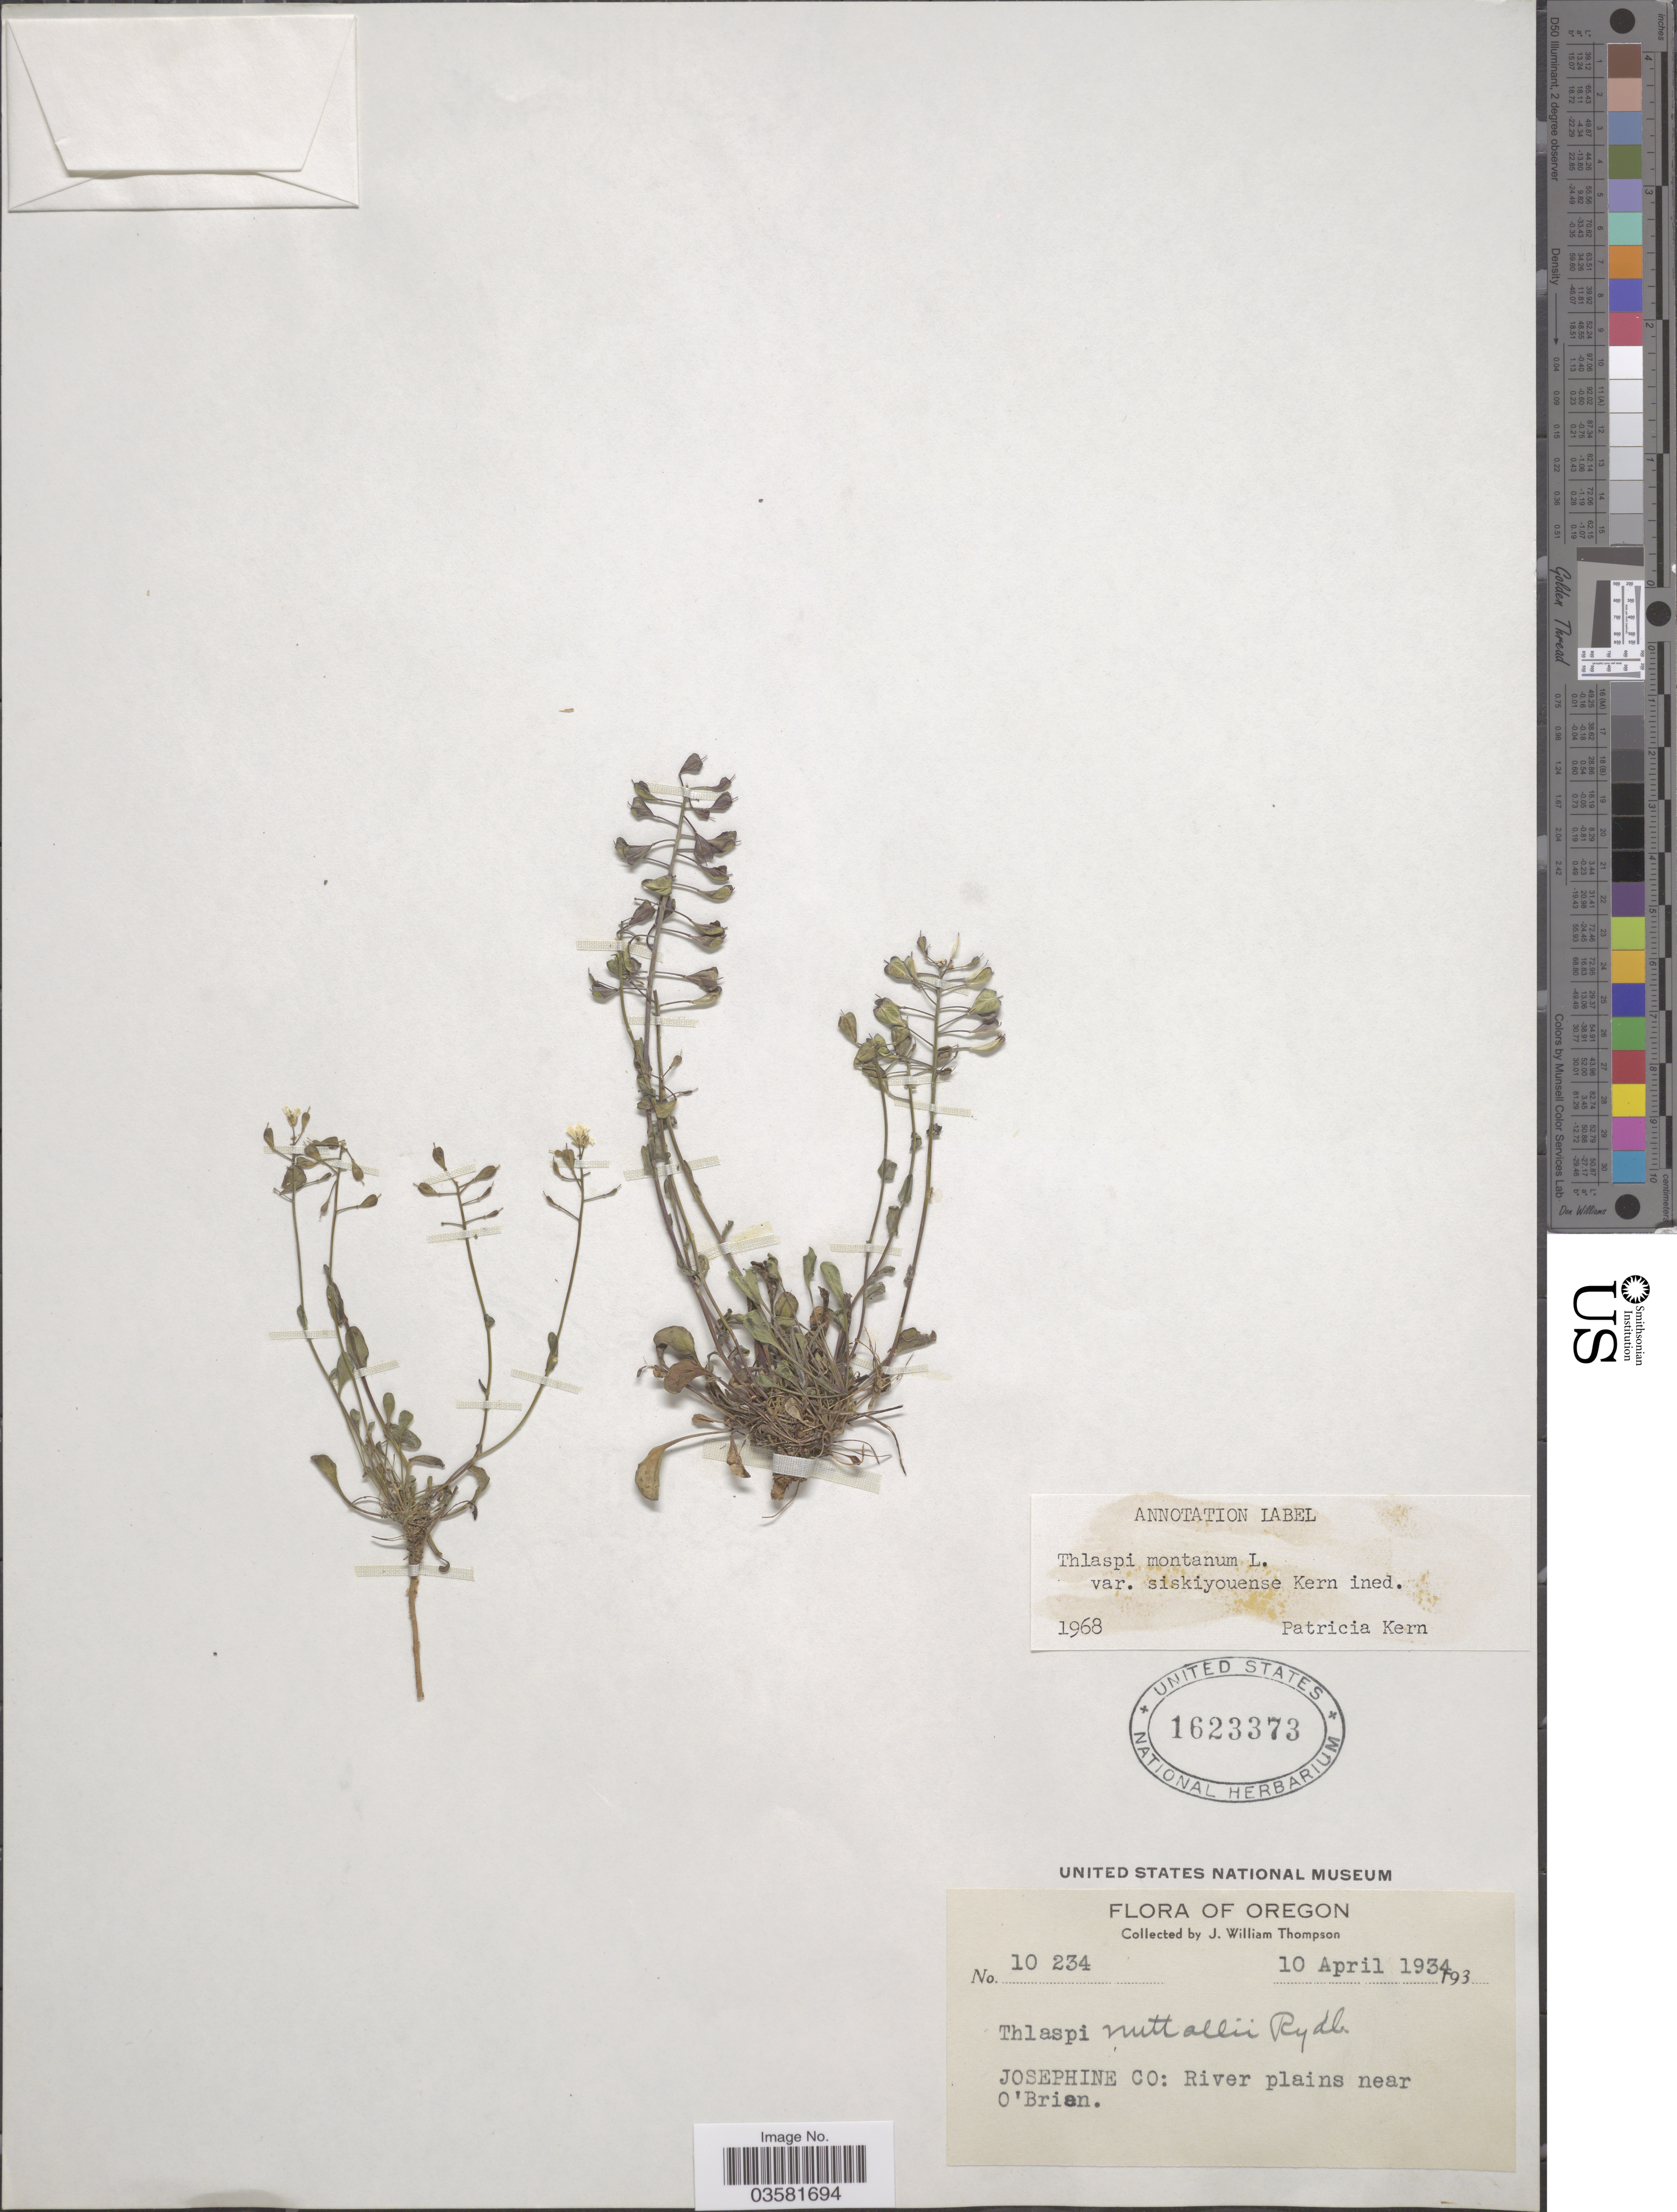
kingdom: Plantae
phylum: Tracheophyta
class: Magnoliopsida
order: Brassicales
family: Brassicaceae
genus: Thlaspi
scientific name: Thlaspi montanum var. siskiyouense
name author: P.K. Holmgren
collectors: J. W. Thompson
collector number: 10234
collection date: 1934-04-10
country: United States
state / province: Oregon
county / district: Josephine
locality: Josephine Co: River plains near O'Brian.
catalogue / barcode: US 1623373